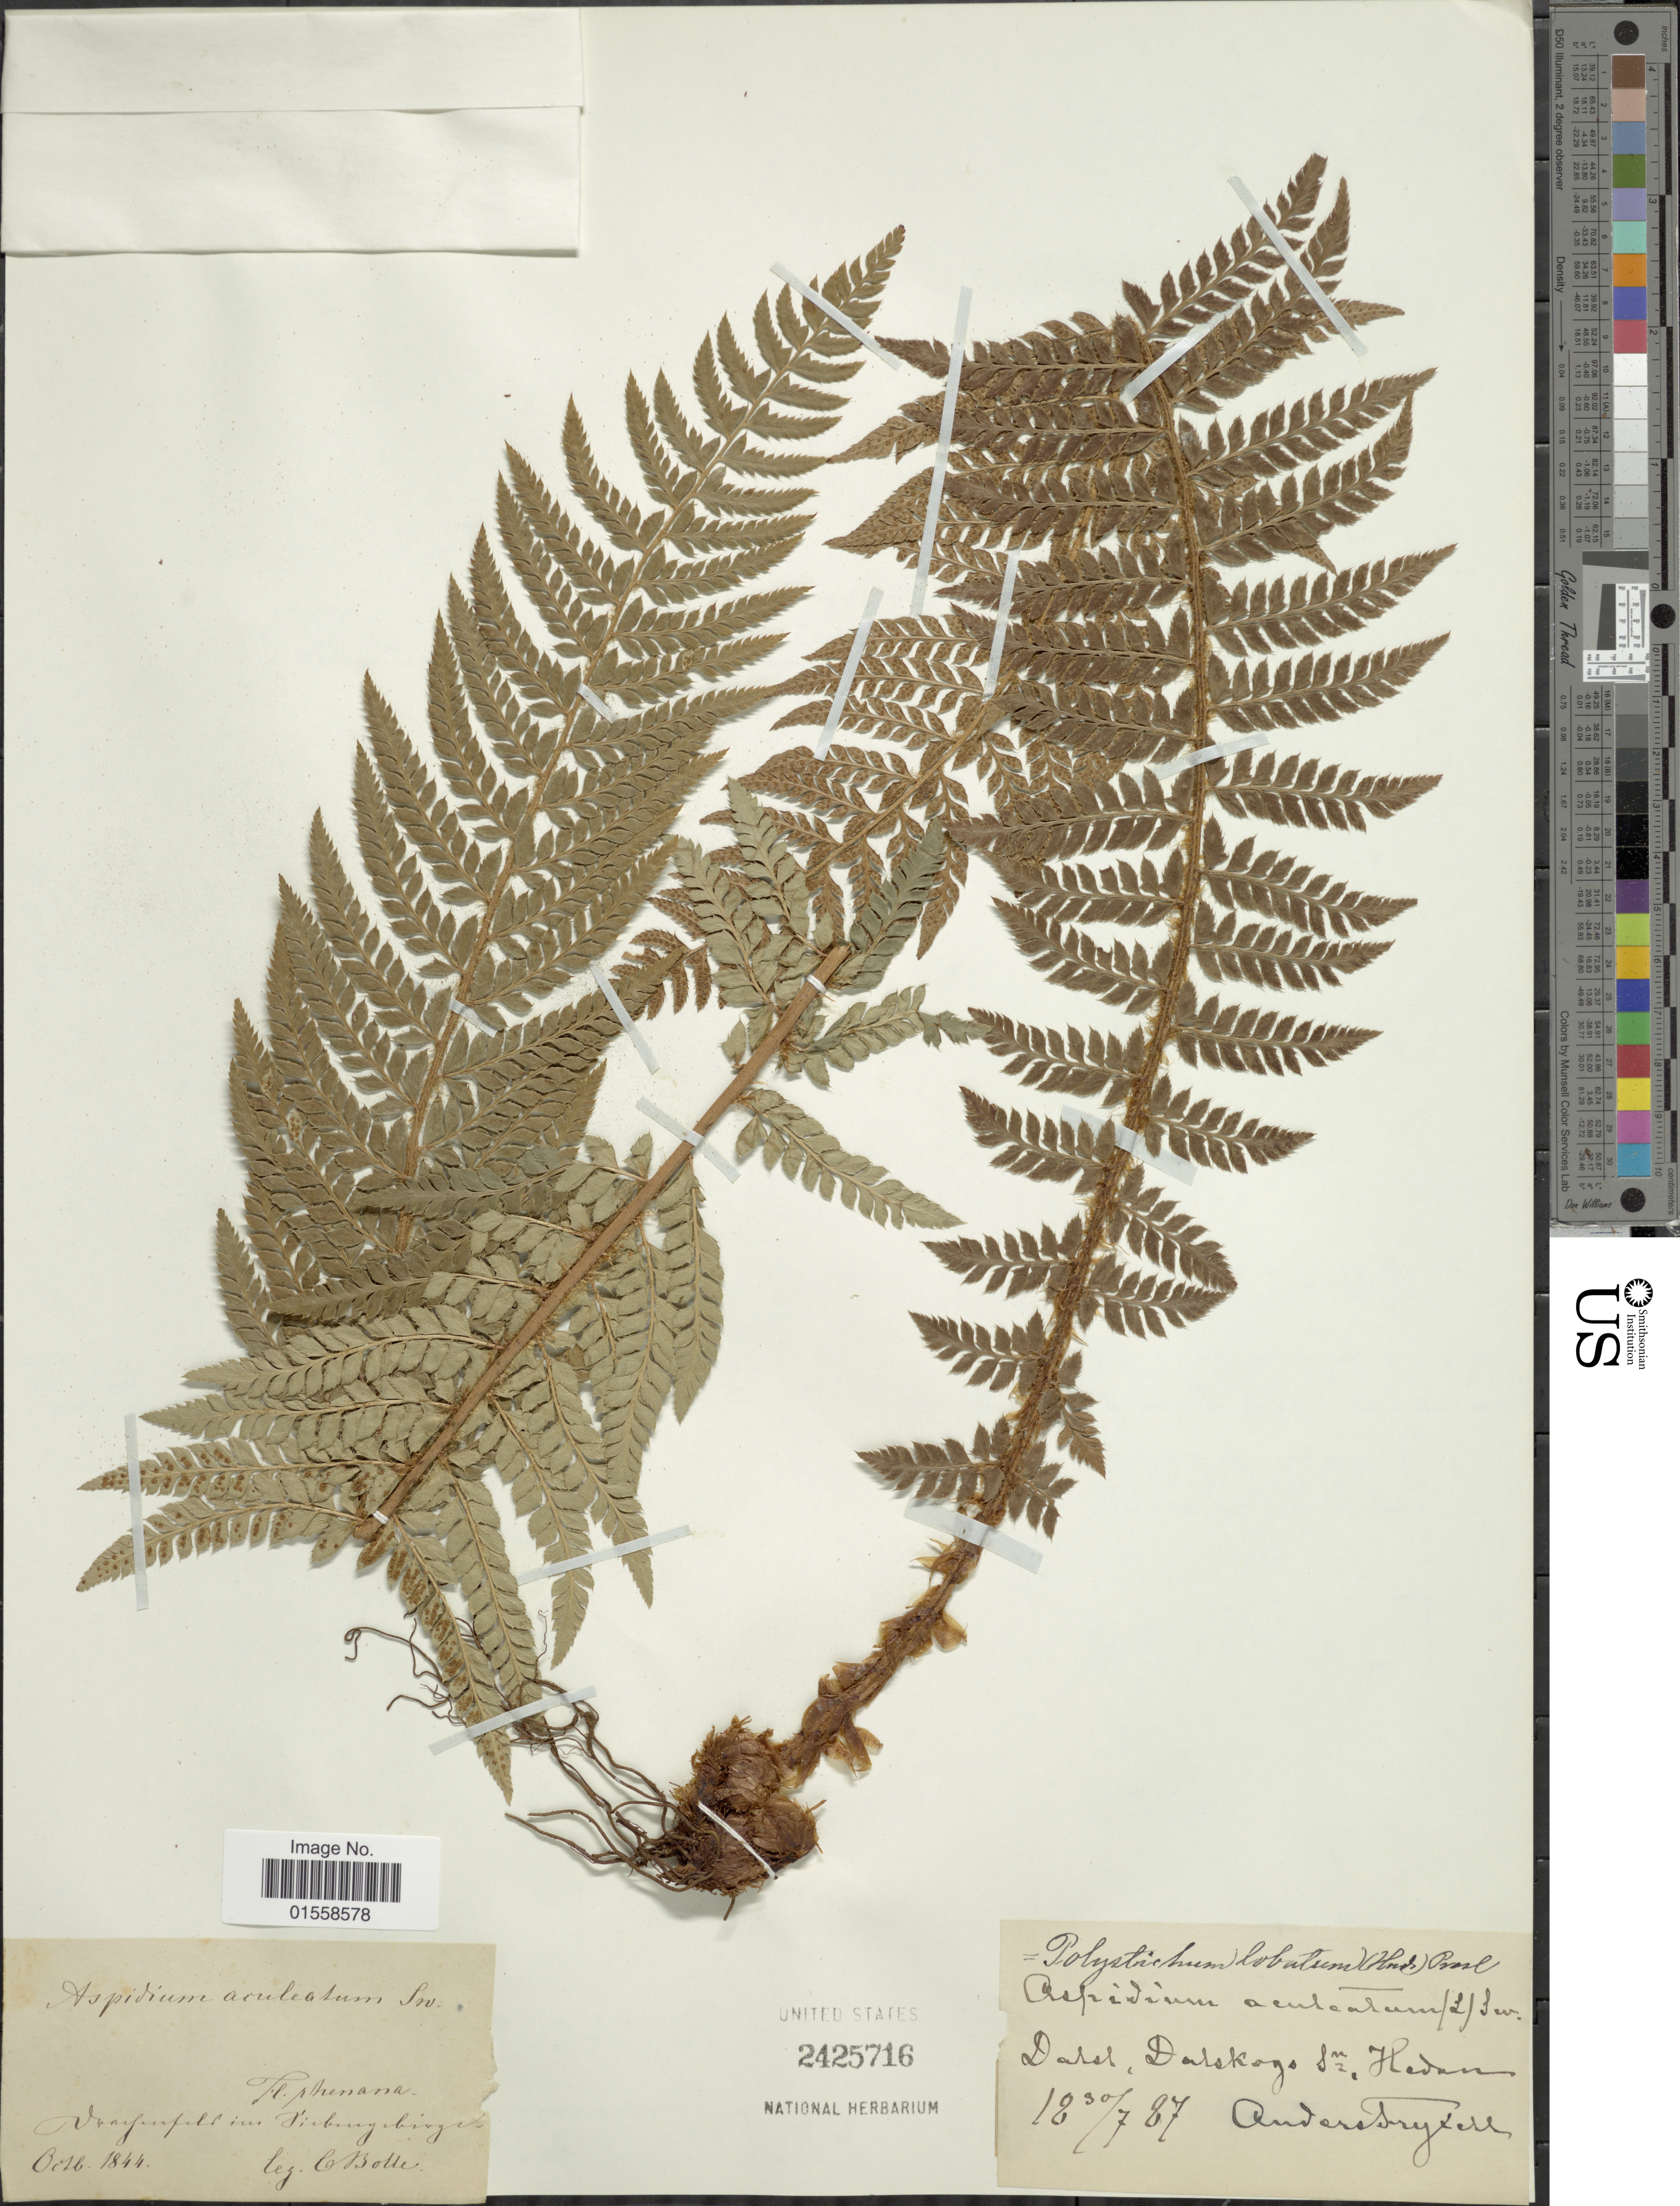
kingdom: Plantae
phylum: Tracheophyta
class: Polypodiopsida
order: Polypodiales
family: Dryopteridaceae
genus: Polystichum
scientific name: Polystichum aculeatum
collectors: C. A. Bolle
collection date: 1844-10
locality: Rhenana, [illegible text] Virburg[illegible text].[interpreted]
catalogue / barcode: US 2425716-2